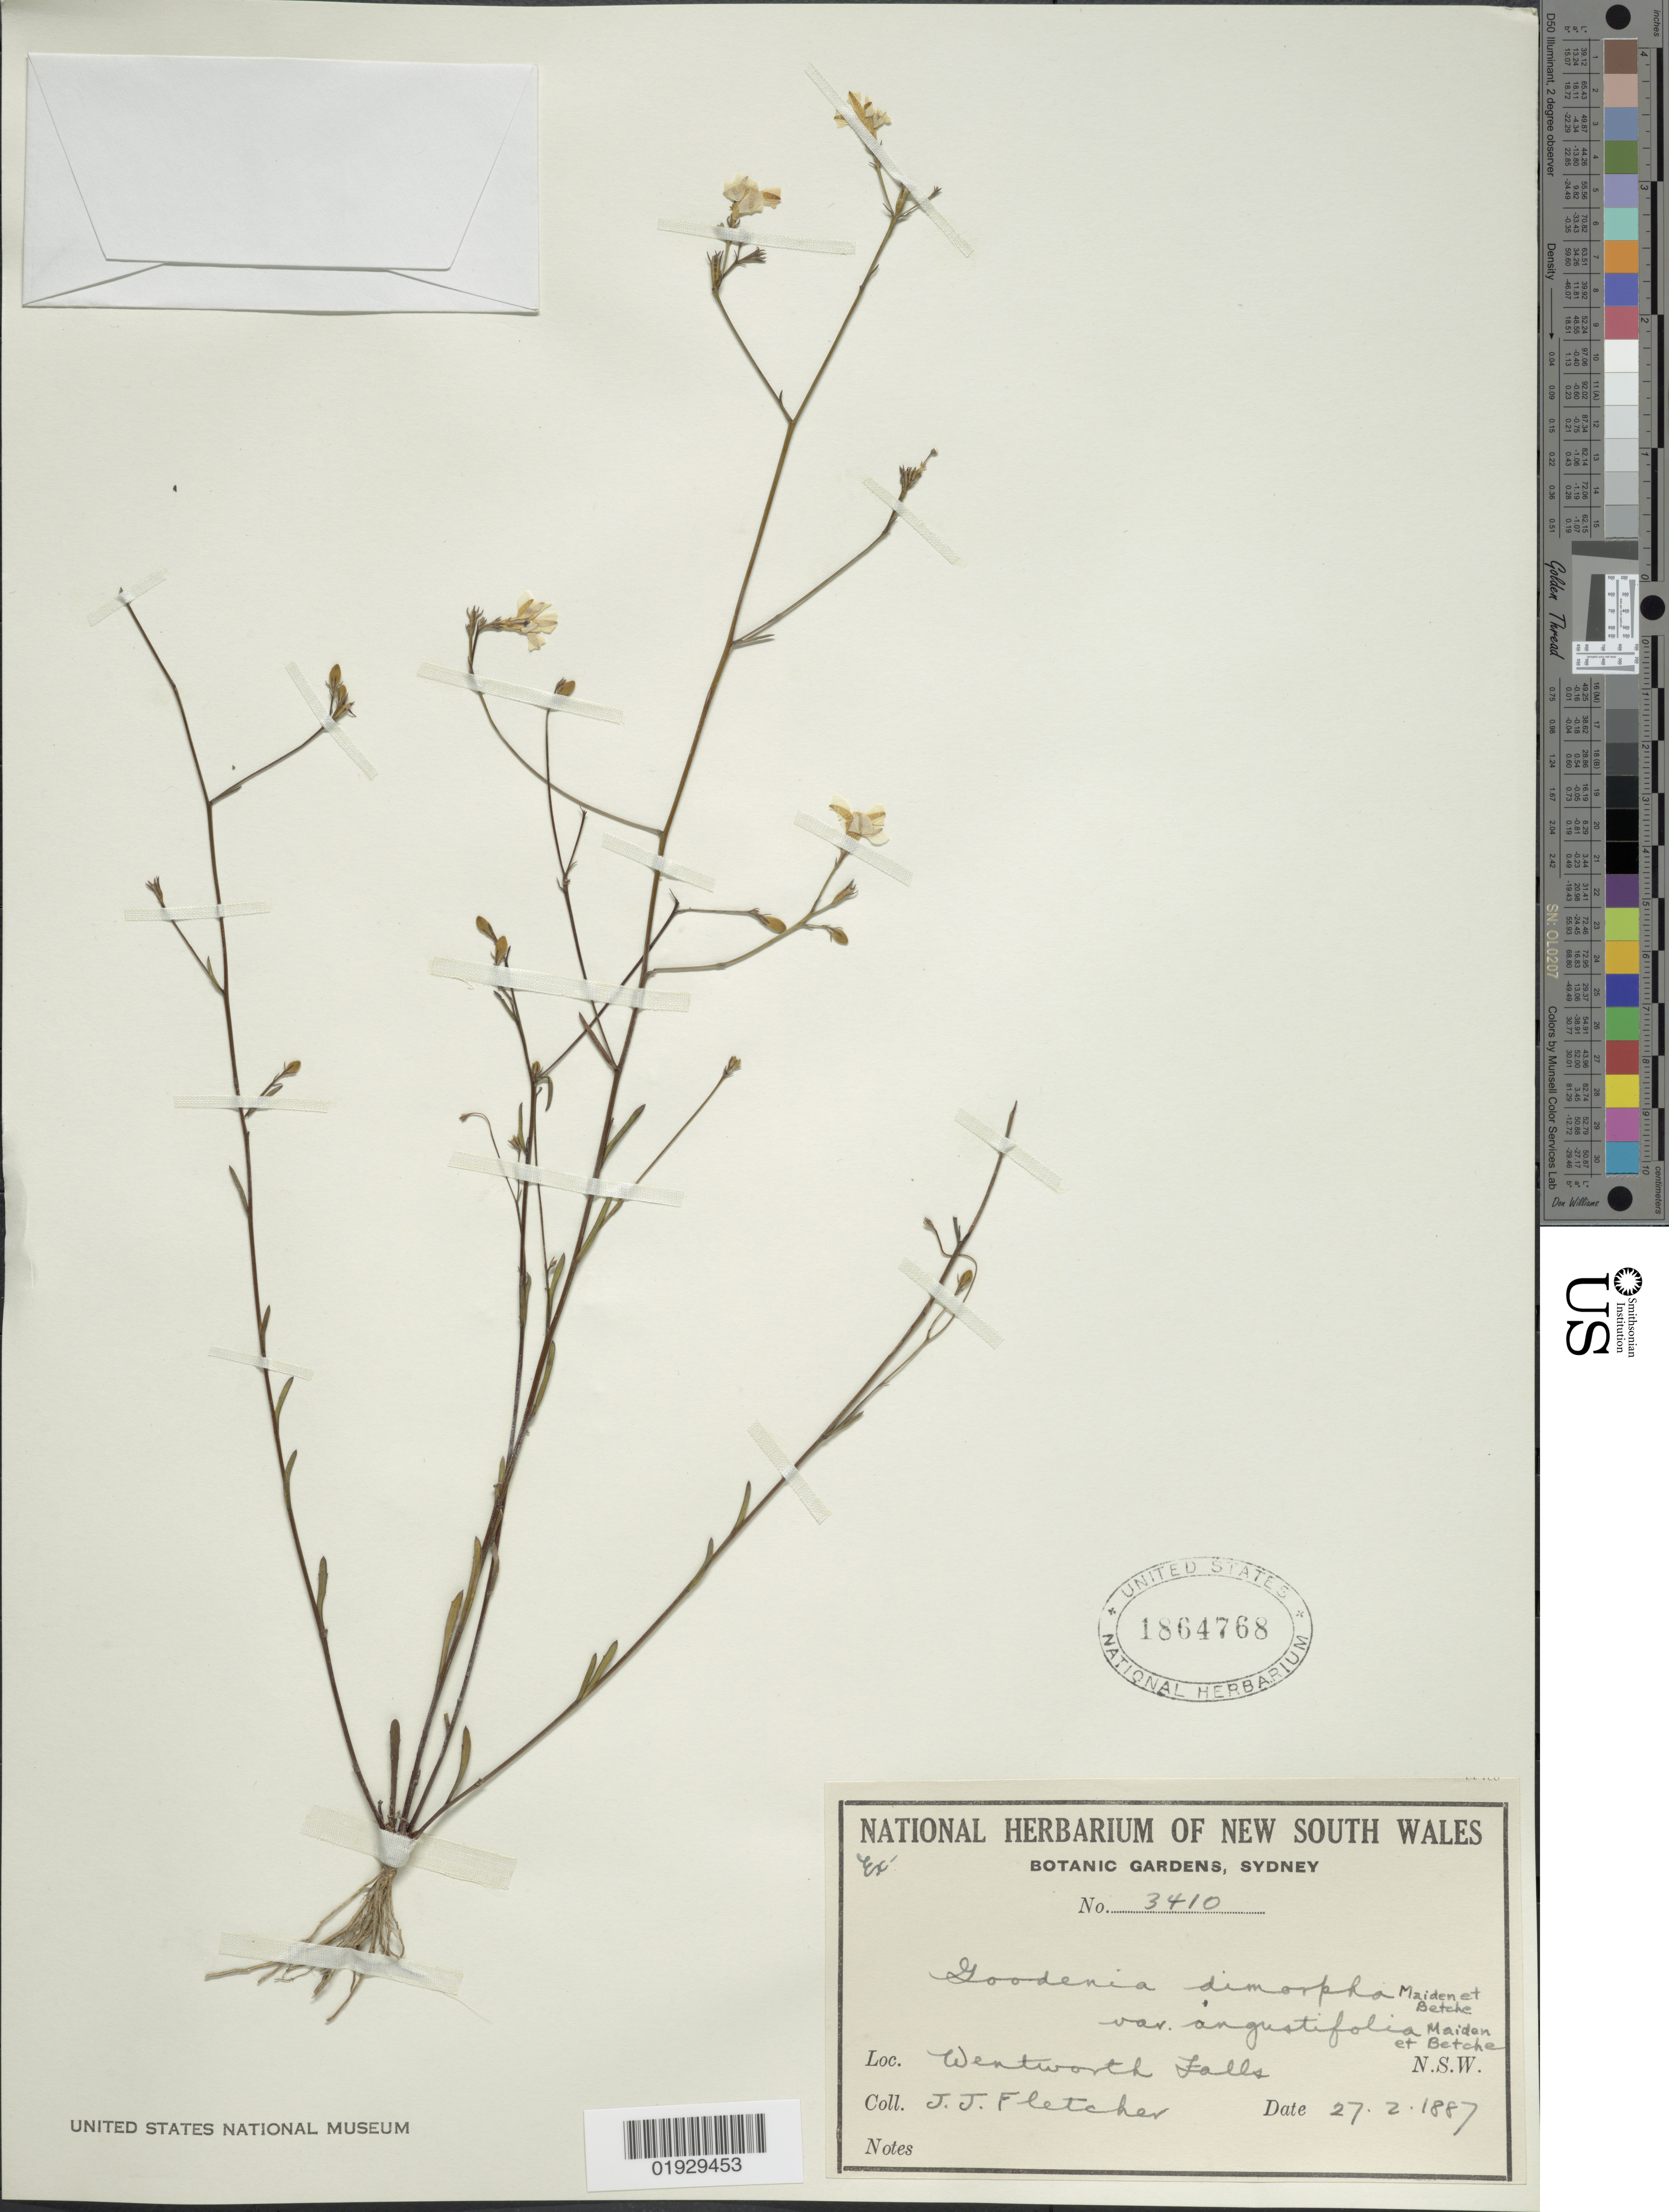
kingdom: Plantae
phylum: Tracheophyta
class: Magnoliopsida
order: Asterales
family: Goodeniaceae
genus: Goodenia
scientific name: Goodenia dimorpha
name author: Maiden & Betche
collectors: J. Fletcher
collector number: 3410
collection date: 1887-02-27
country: Australia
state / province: New South Wales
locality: Wentworth Falls, N.S.W.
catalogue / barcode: US 1864768